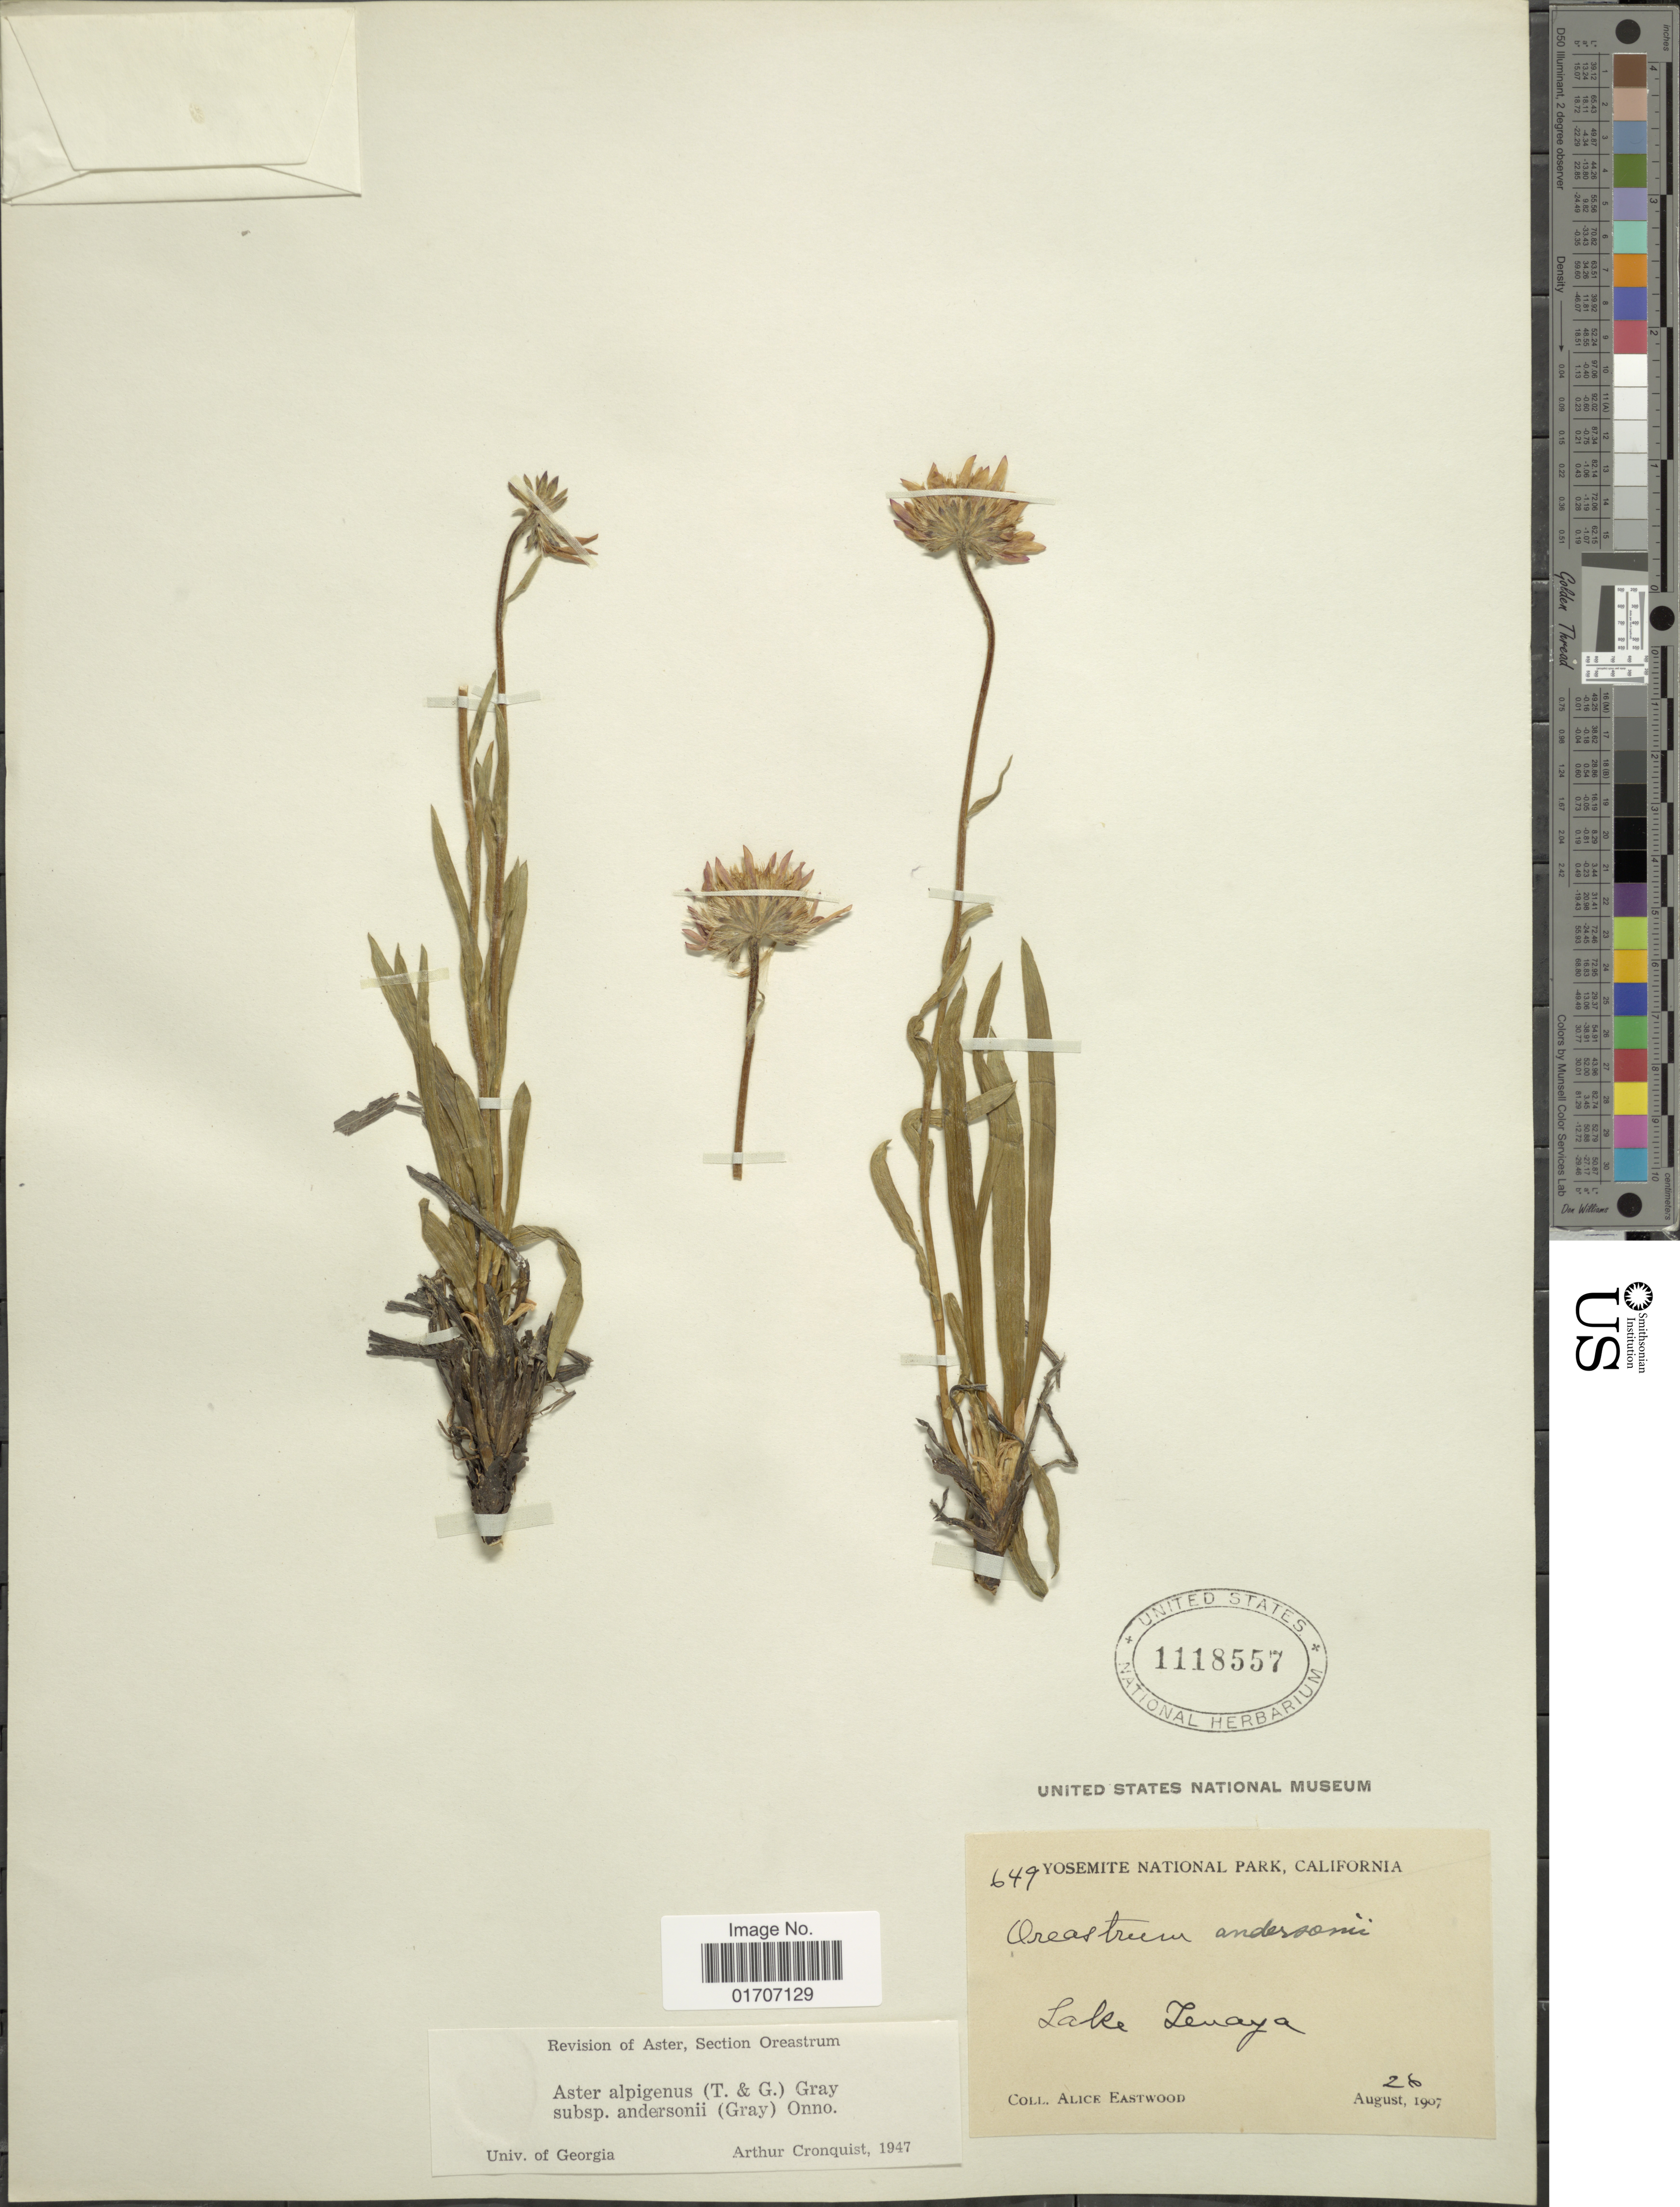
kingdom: Plantae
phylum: Tracheophyta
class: Magnoliopsida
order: Asterales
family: Asteraceae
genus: Oreostemma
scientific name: Oreostemma alpigenum var. andersonii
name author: (A. Gray) G.L. Nesom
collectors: A. Eastwood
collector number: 649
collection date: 1907-08-26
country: United States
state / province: California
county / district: Mariposa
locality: Yosemite National Park. Lake Tenaya.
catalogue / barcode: US 1118557